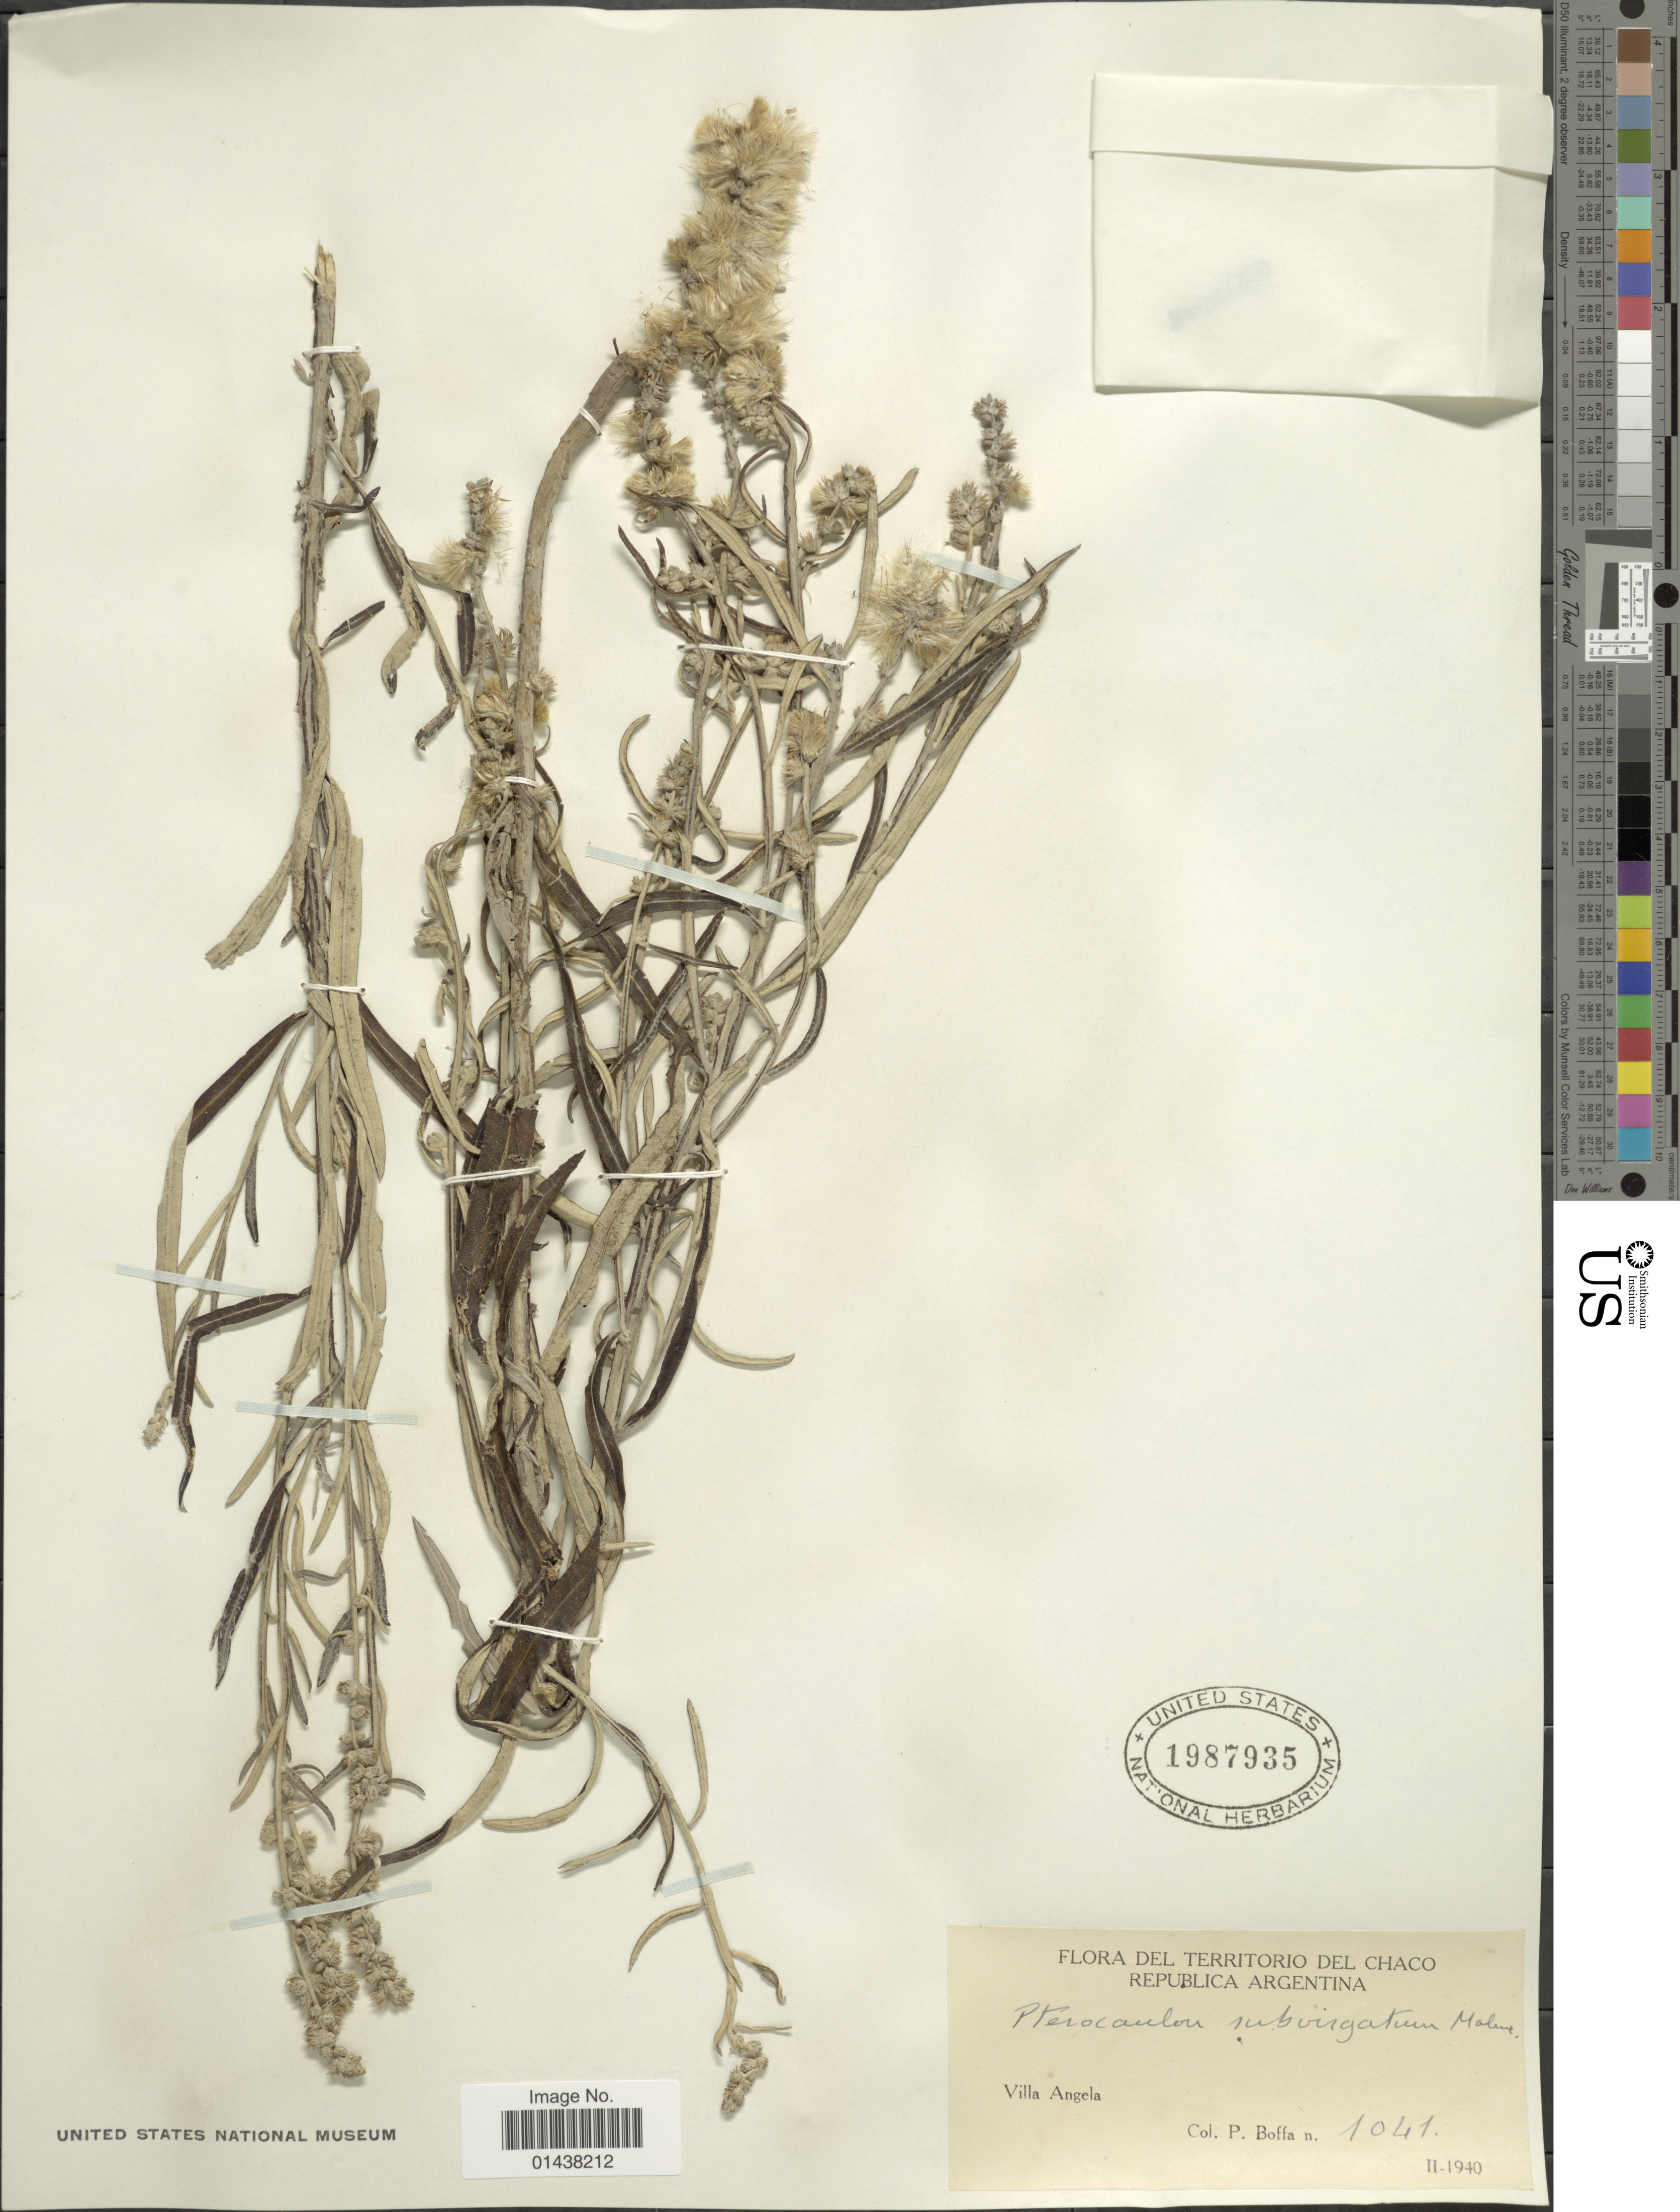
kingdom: Plantae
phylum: Tracheophyta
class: Magnoliopsida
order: Asterales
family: Asteraceae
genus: Pterocaulon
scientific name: Pterocaulon subvirgatum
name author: Malme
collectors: P. Boffa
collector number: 1041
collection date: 1940-02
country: Argentina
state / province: Chaco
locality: Villa Angela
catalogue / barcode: US 1987935